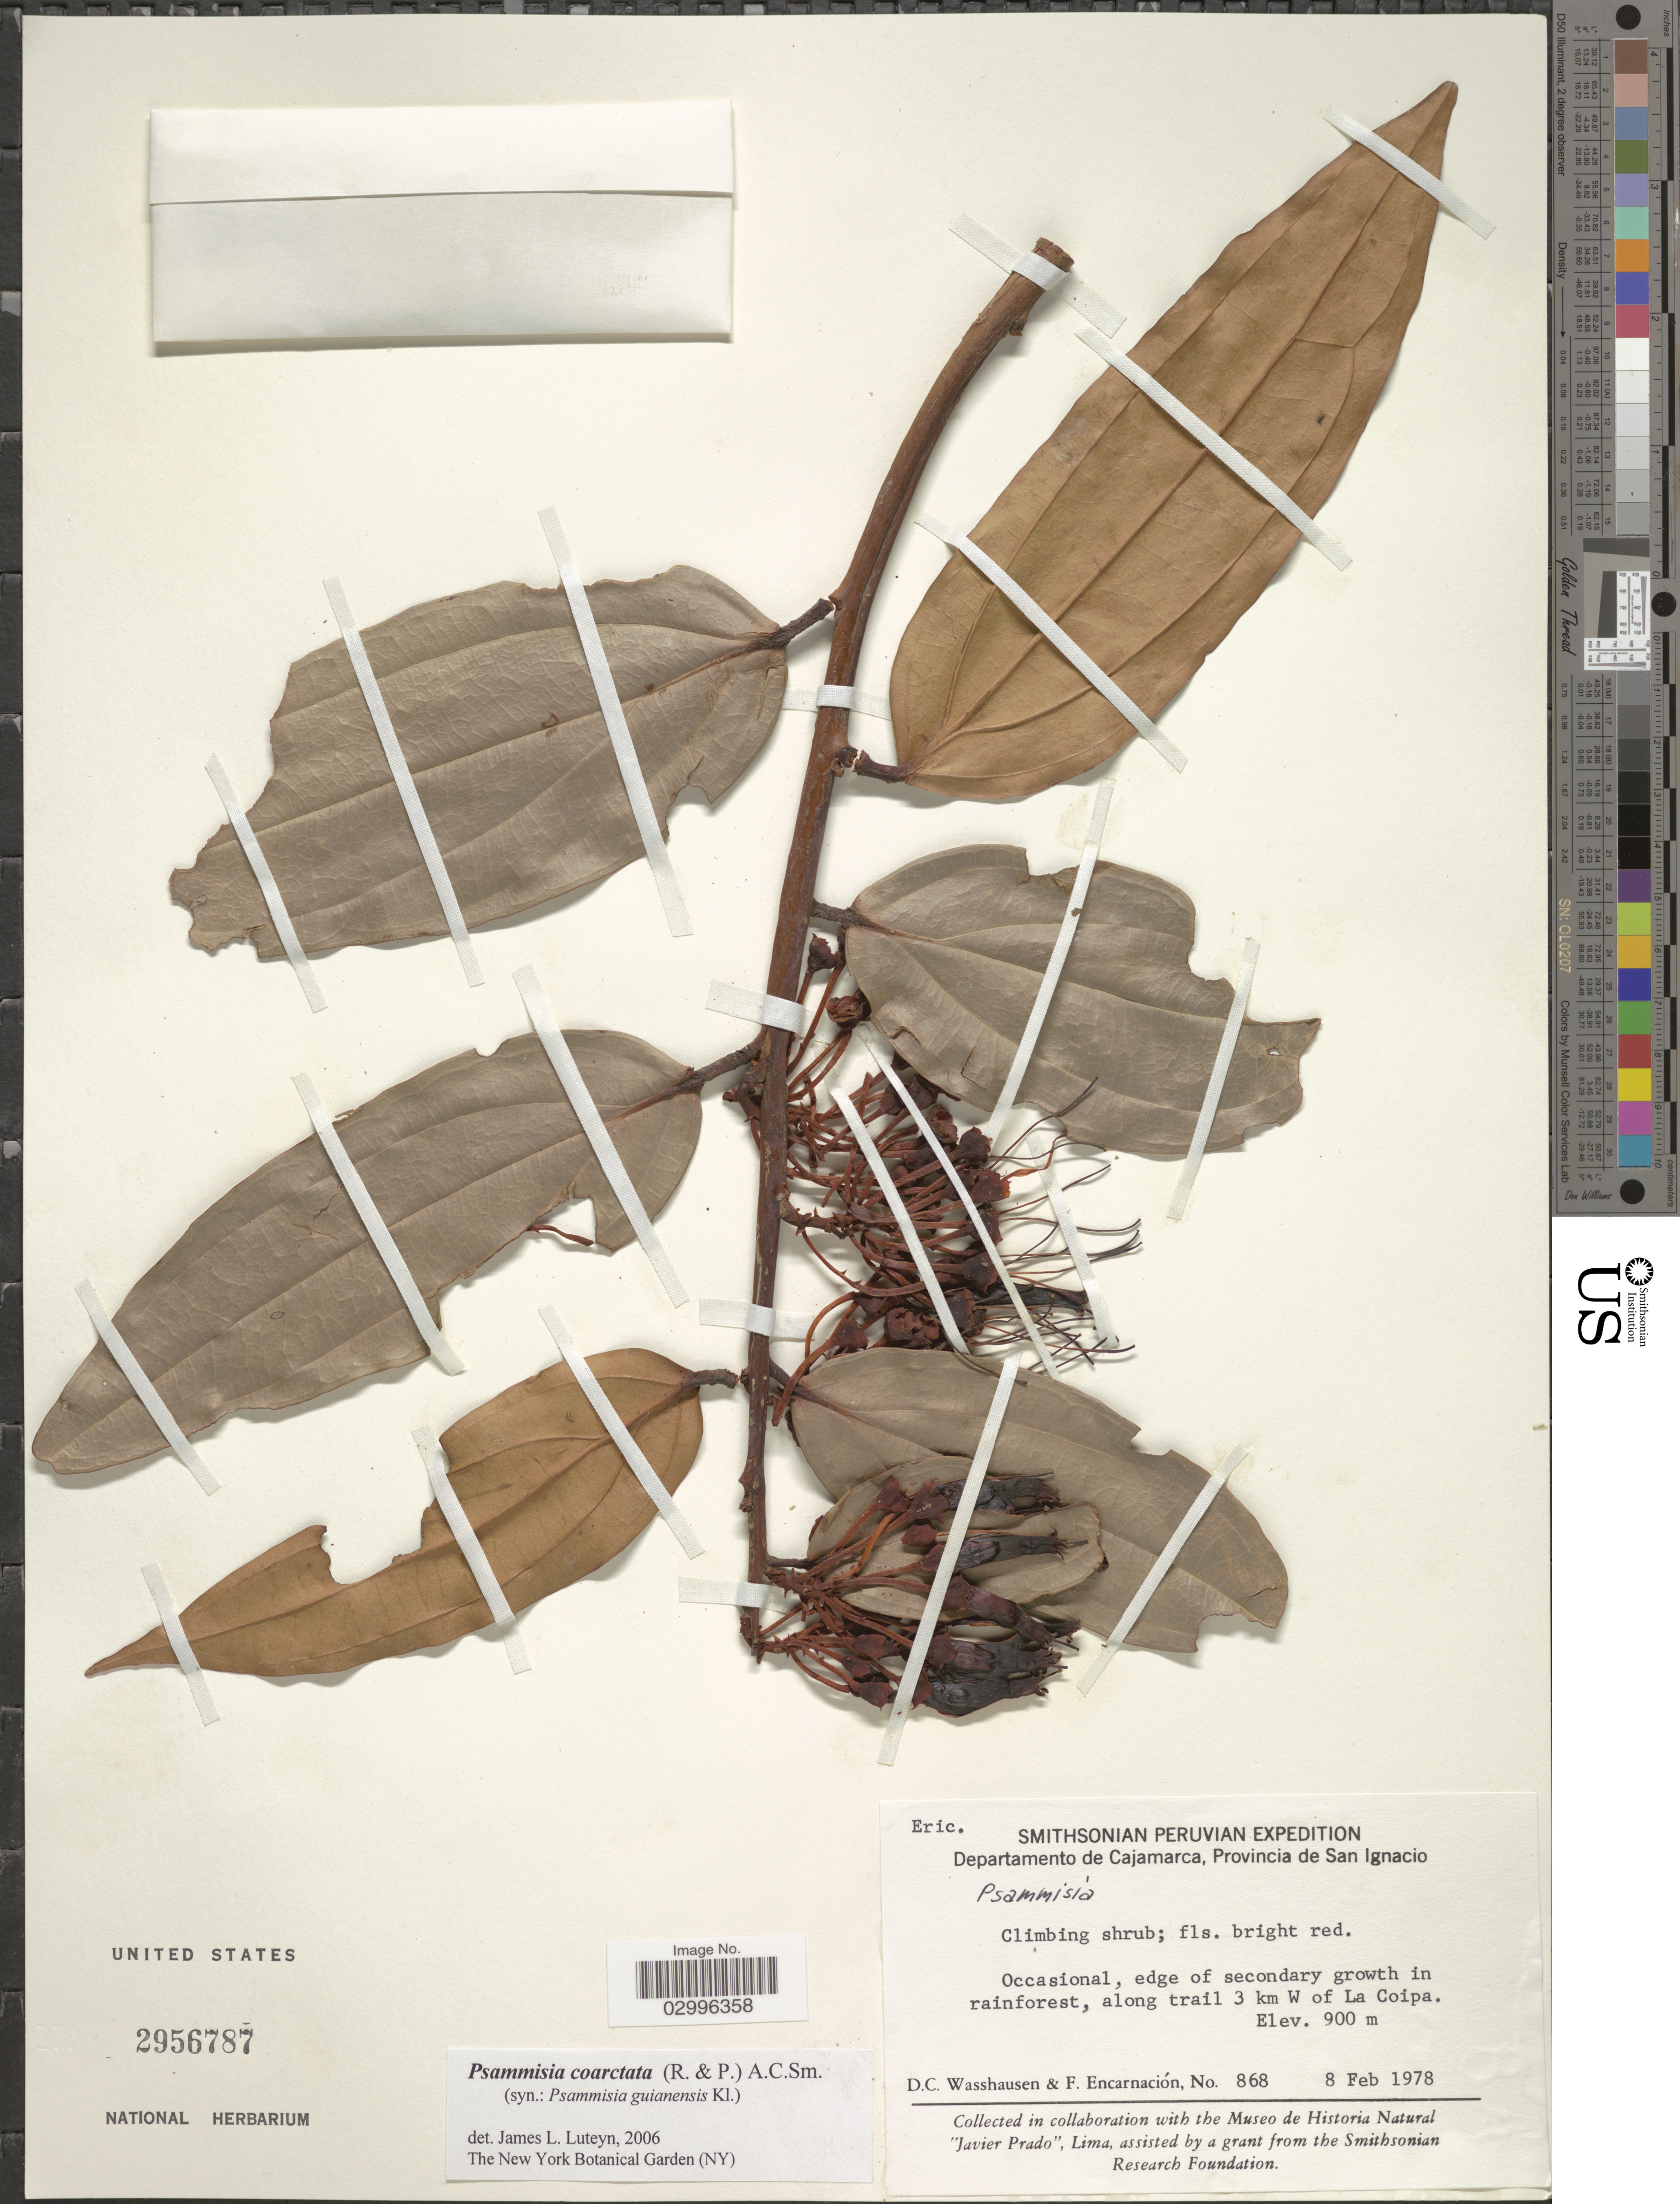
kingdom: Plantae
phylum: Tracheophyta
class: Magnoliopsida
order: Ericales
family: Ericaceae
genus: Psammisia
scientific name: Psammisia coarctata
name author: (Ruiz & Pav.) A.C. Sm.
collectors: D. C. Wasshausen & F. Encarnación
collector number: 868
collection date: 1978-02-08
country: Peru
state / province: Cajamarca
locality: Departamento de Cajamarca, Provincia de San Ignacio. Along trail 3 km W of La Coipa.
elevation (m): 900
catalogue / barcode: US 2956787